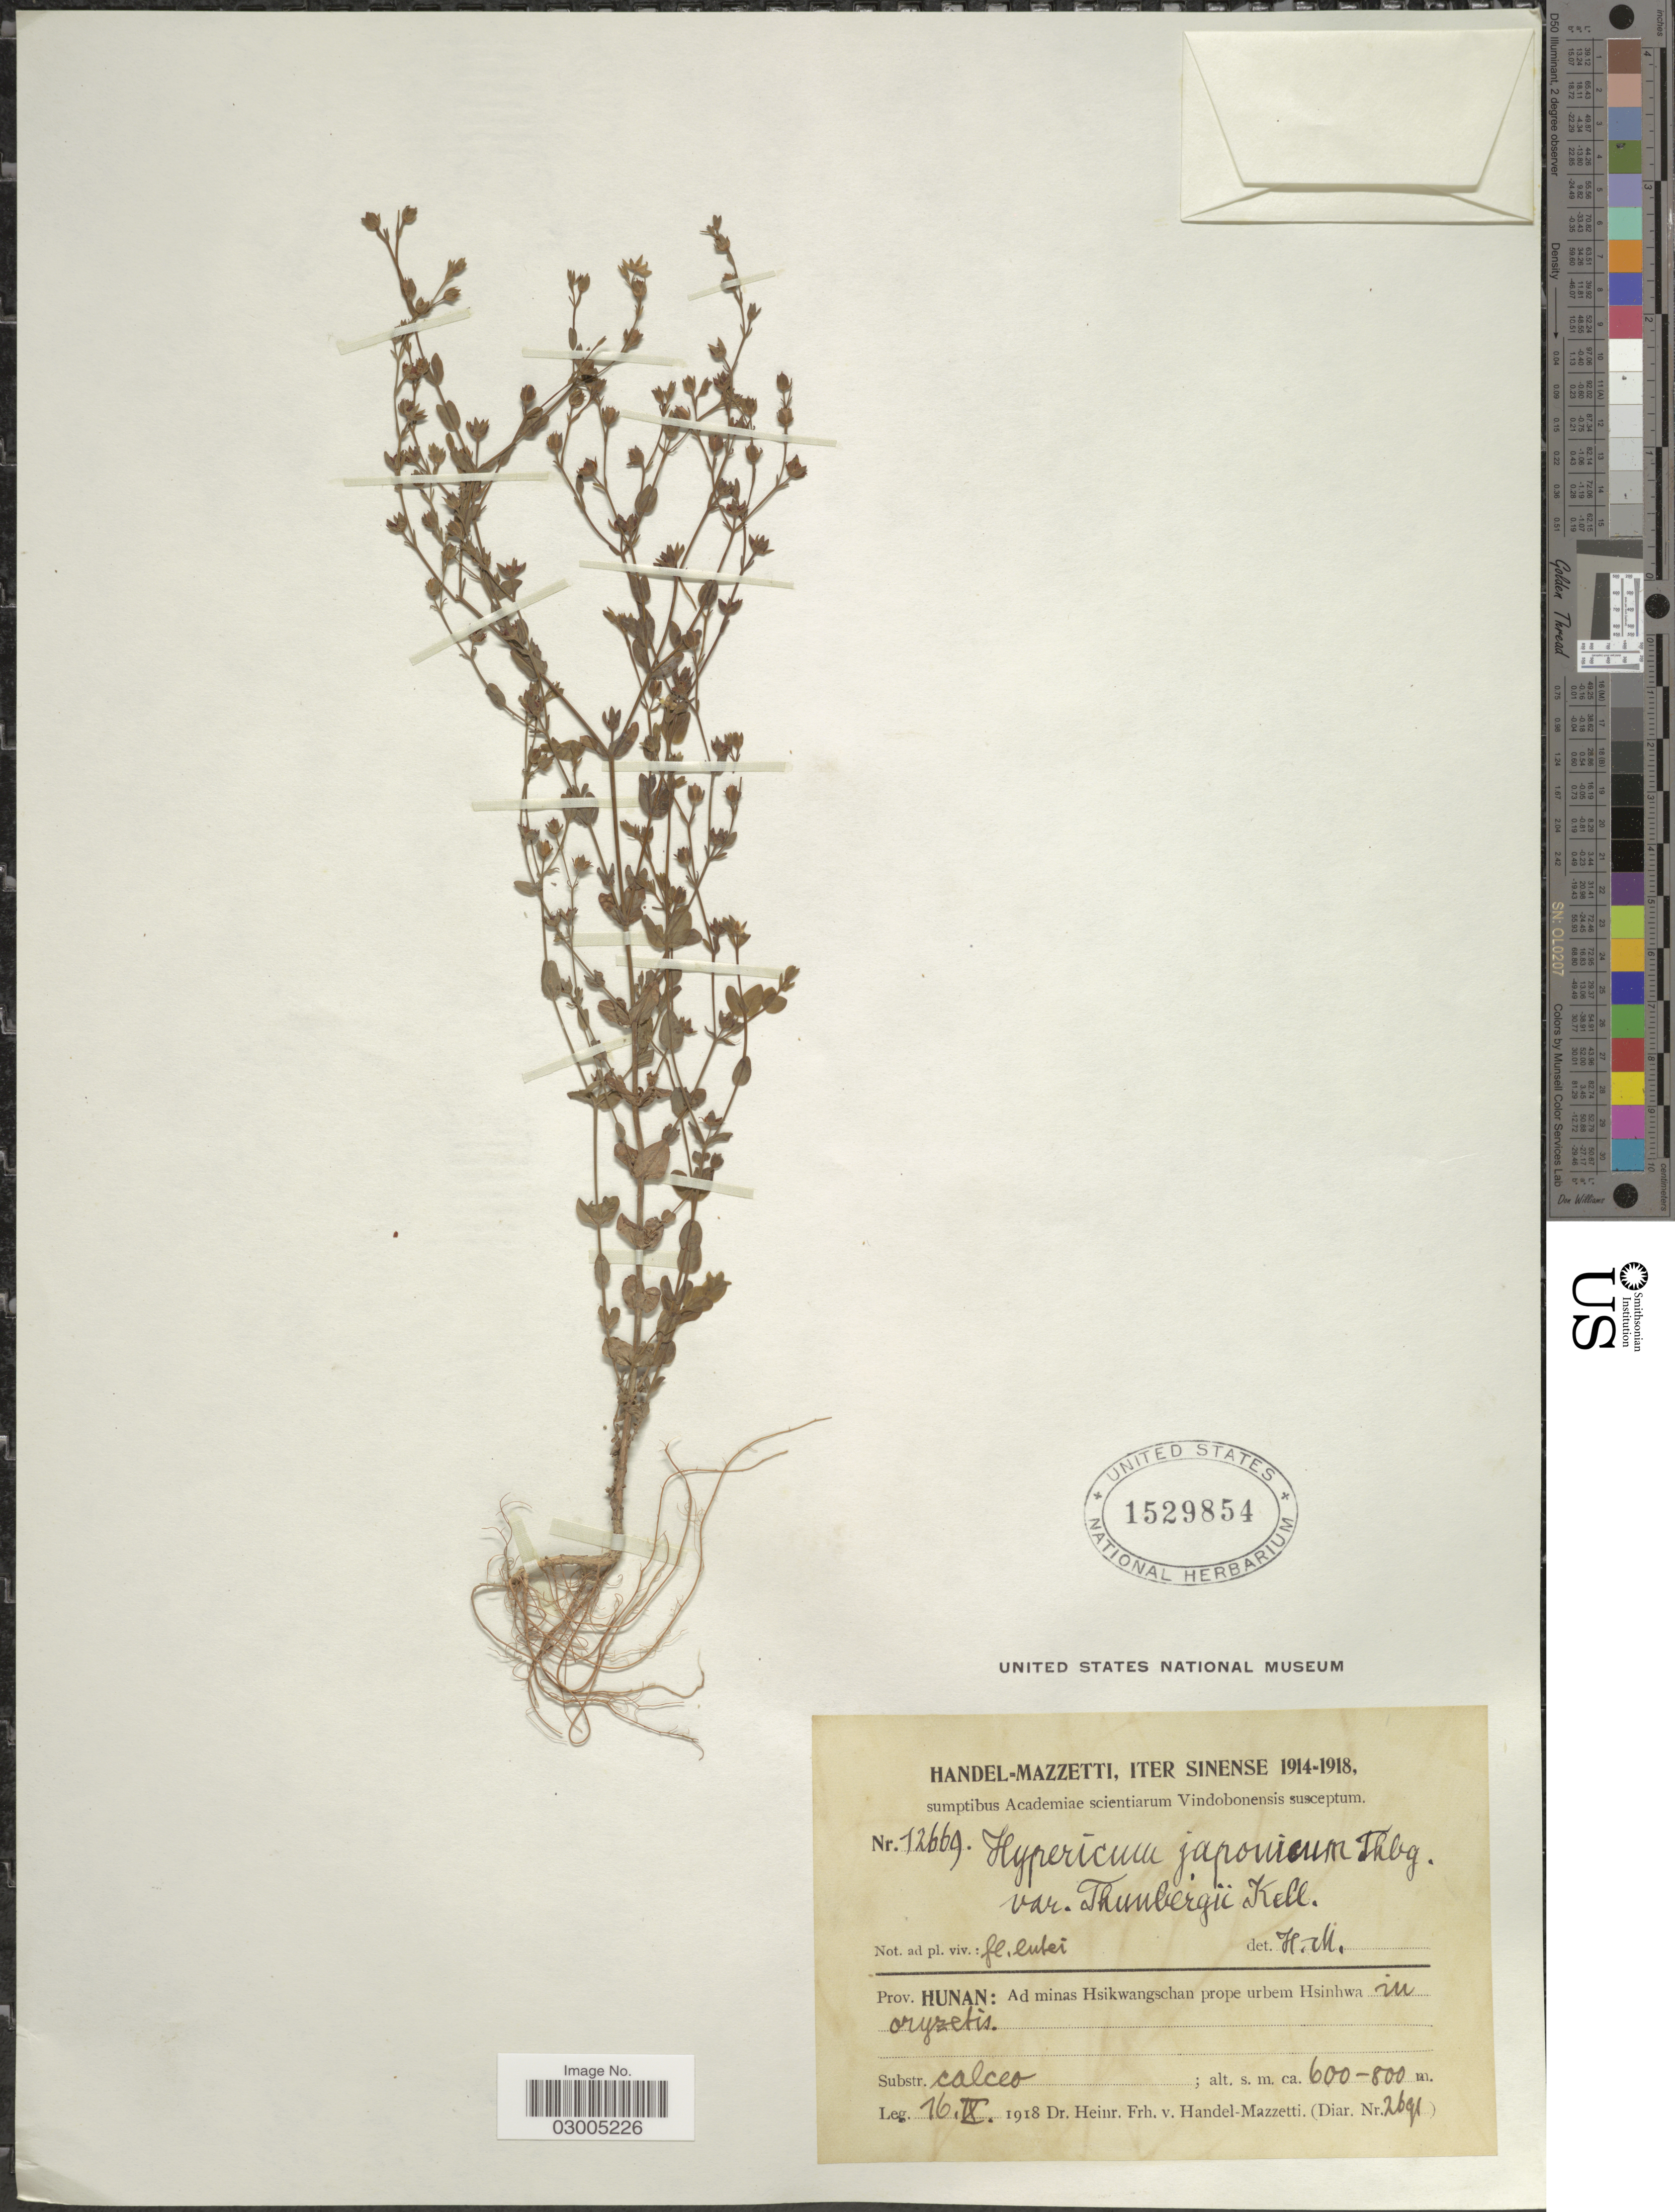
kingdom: Plantae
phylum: Tracheophyta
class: Magnoliopsida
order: Malpighiales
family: Hypericaceae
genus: Hypericum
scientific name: Hypericum japonicum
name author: Thunb.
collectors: H. Handel-Mazzetti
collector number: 12669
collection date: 1918-09-16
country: China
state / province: Hunan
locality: Ad minas Hsikwangschan prope urbem Hsinhwa in oryzetis.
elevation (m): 600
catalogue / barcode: US 1529854